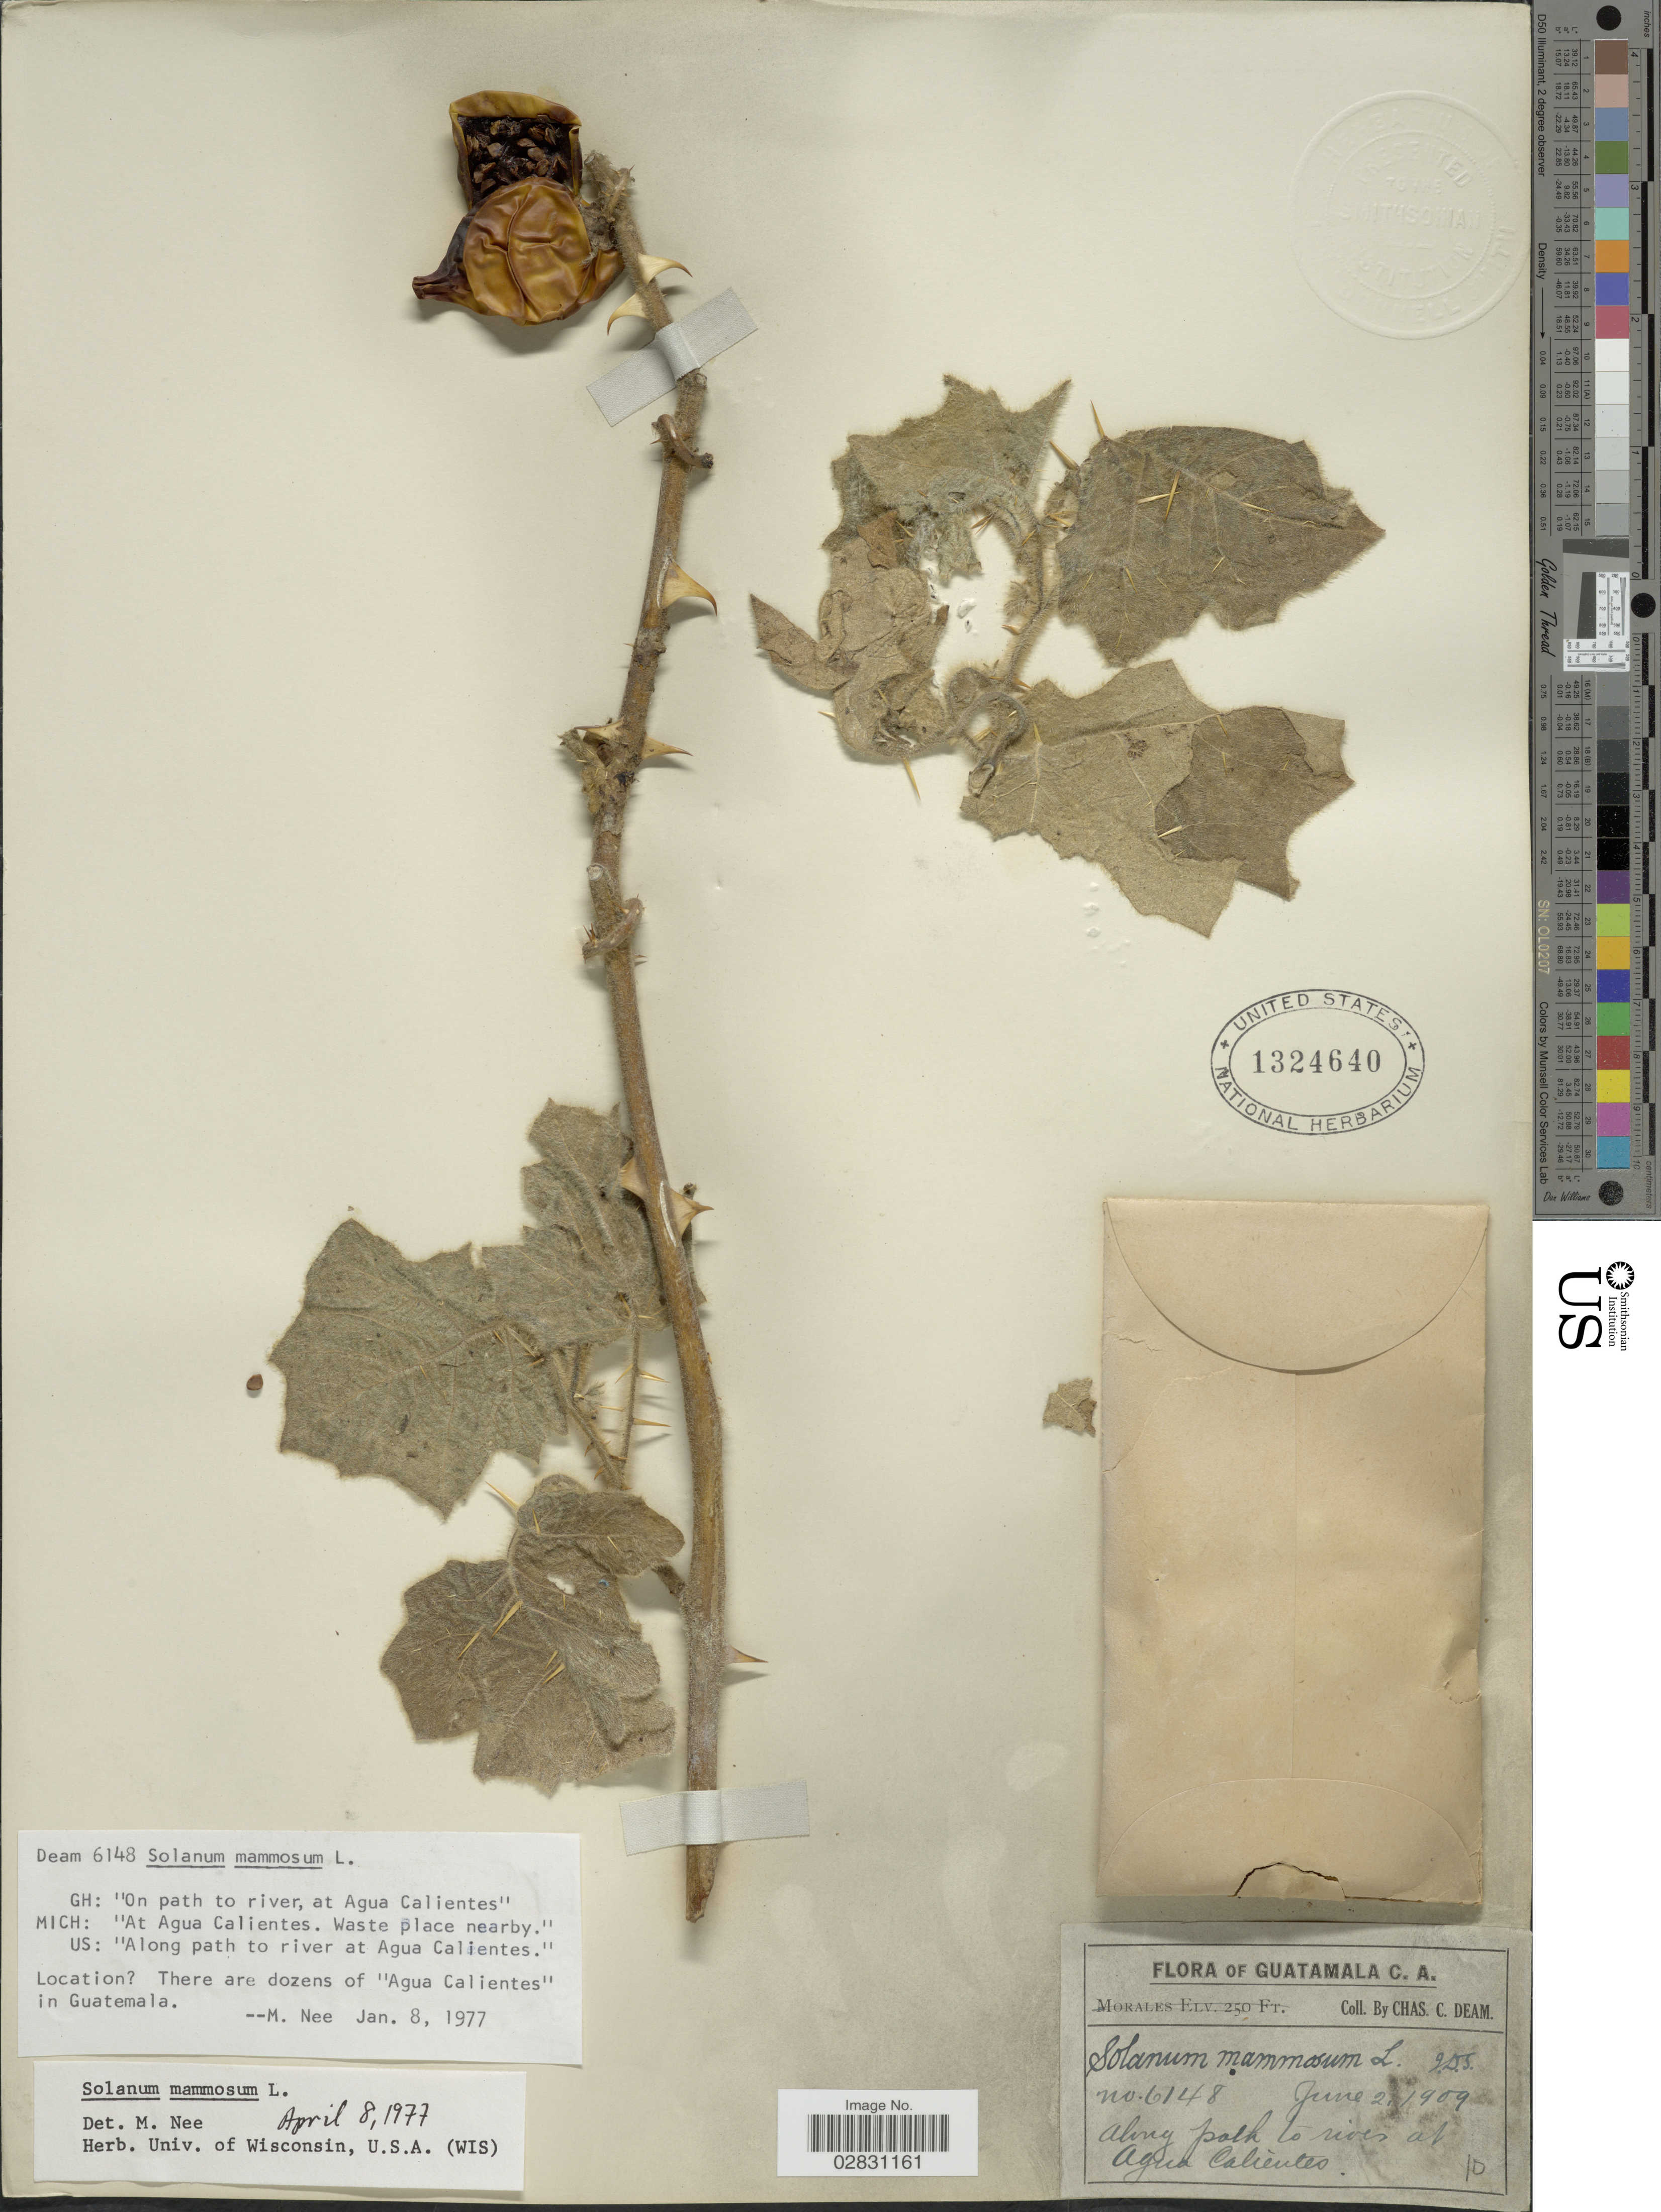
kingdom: Plantae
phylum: Tracheophyta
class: Magnoliopsida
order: Solanales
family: Solanaceae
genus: Solanum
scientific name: Solanum mammosum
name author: L.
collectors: C. C. Deam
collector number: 6148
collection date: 1909-06-02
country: Guatemala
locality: Guatamala C. A., along path to river at Agua Calientes.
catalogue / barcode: US 1324640